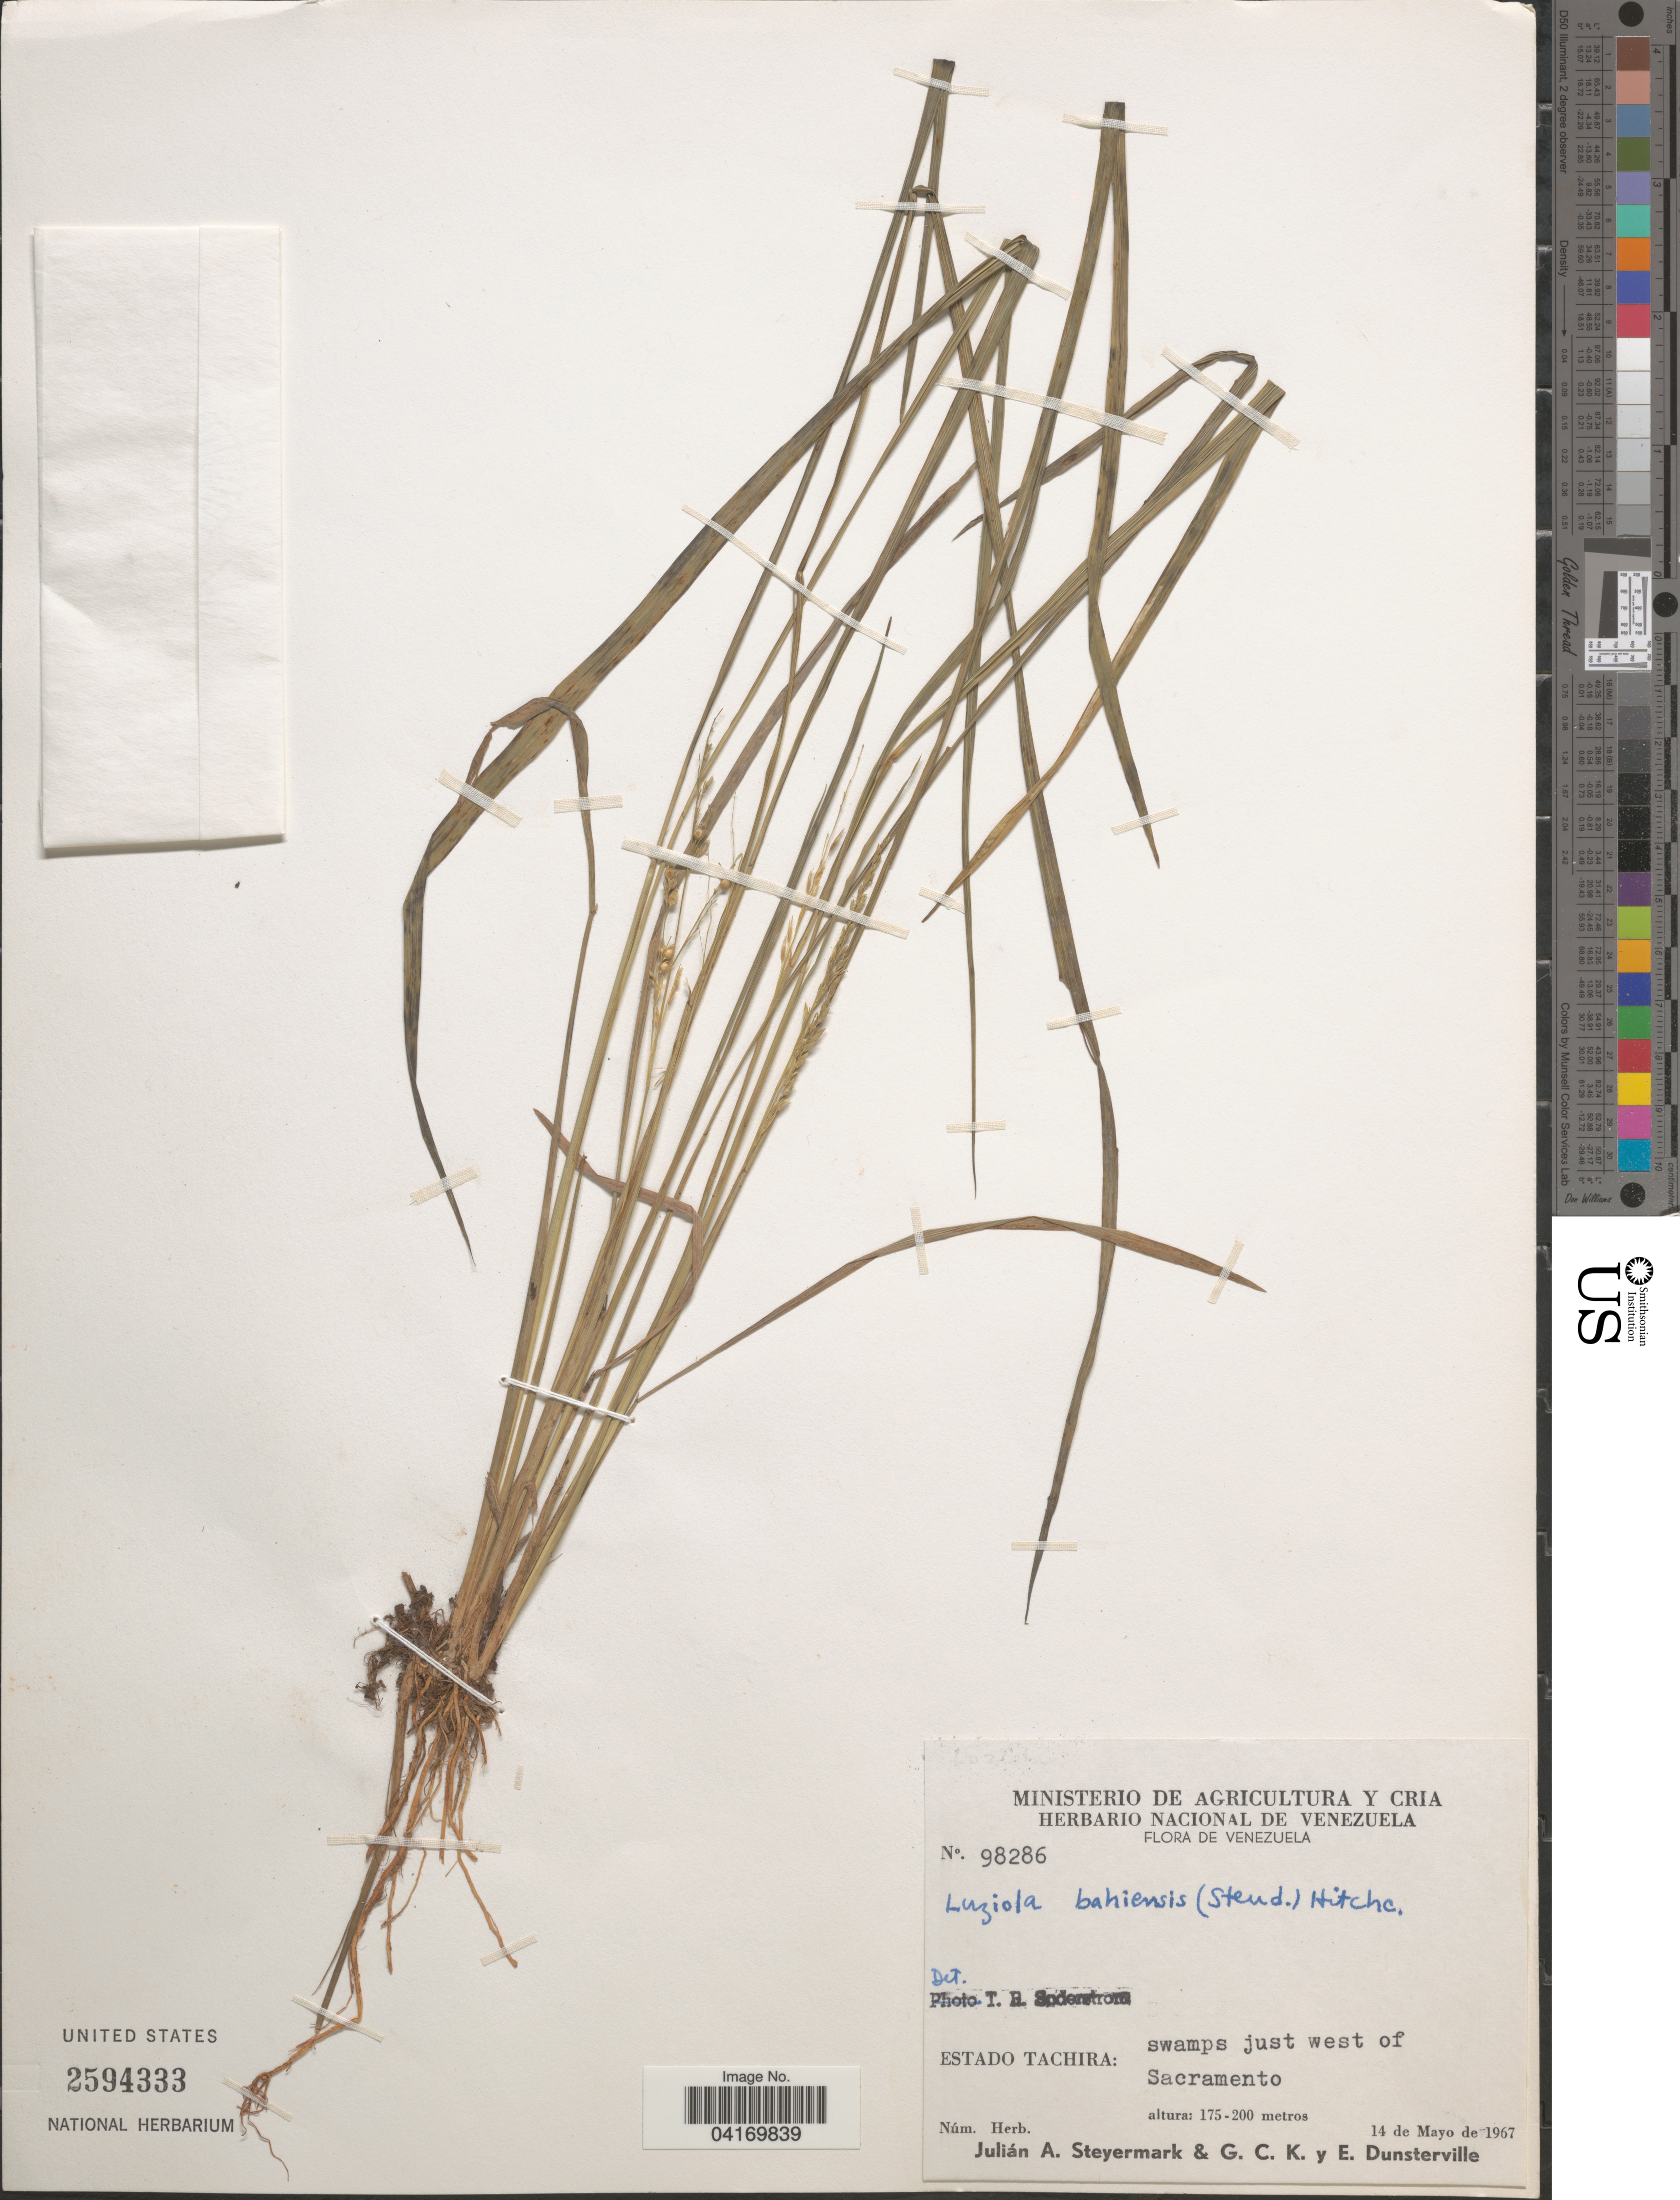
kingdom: Plantae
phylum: Tracheophyta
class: Liliopsida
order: Poales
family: Poaceae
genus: Luziola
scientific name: Luziola bahiensis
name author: (Steud.) Hitchc.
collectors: J. Steyermark, G. C. K. Dunsterville & E. Dunsterville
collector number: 98286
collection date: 1967-05-14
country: Venezuela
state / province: Tachira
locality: Swamps just west of Sacramento.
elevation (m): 175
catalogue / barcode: US 2594333